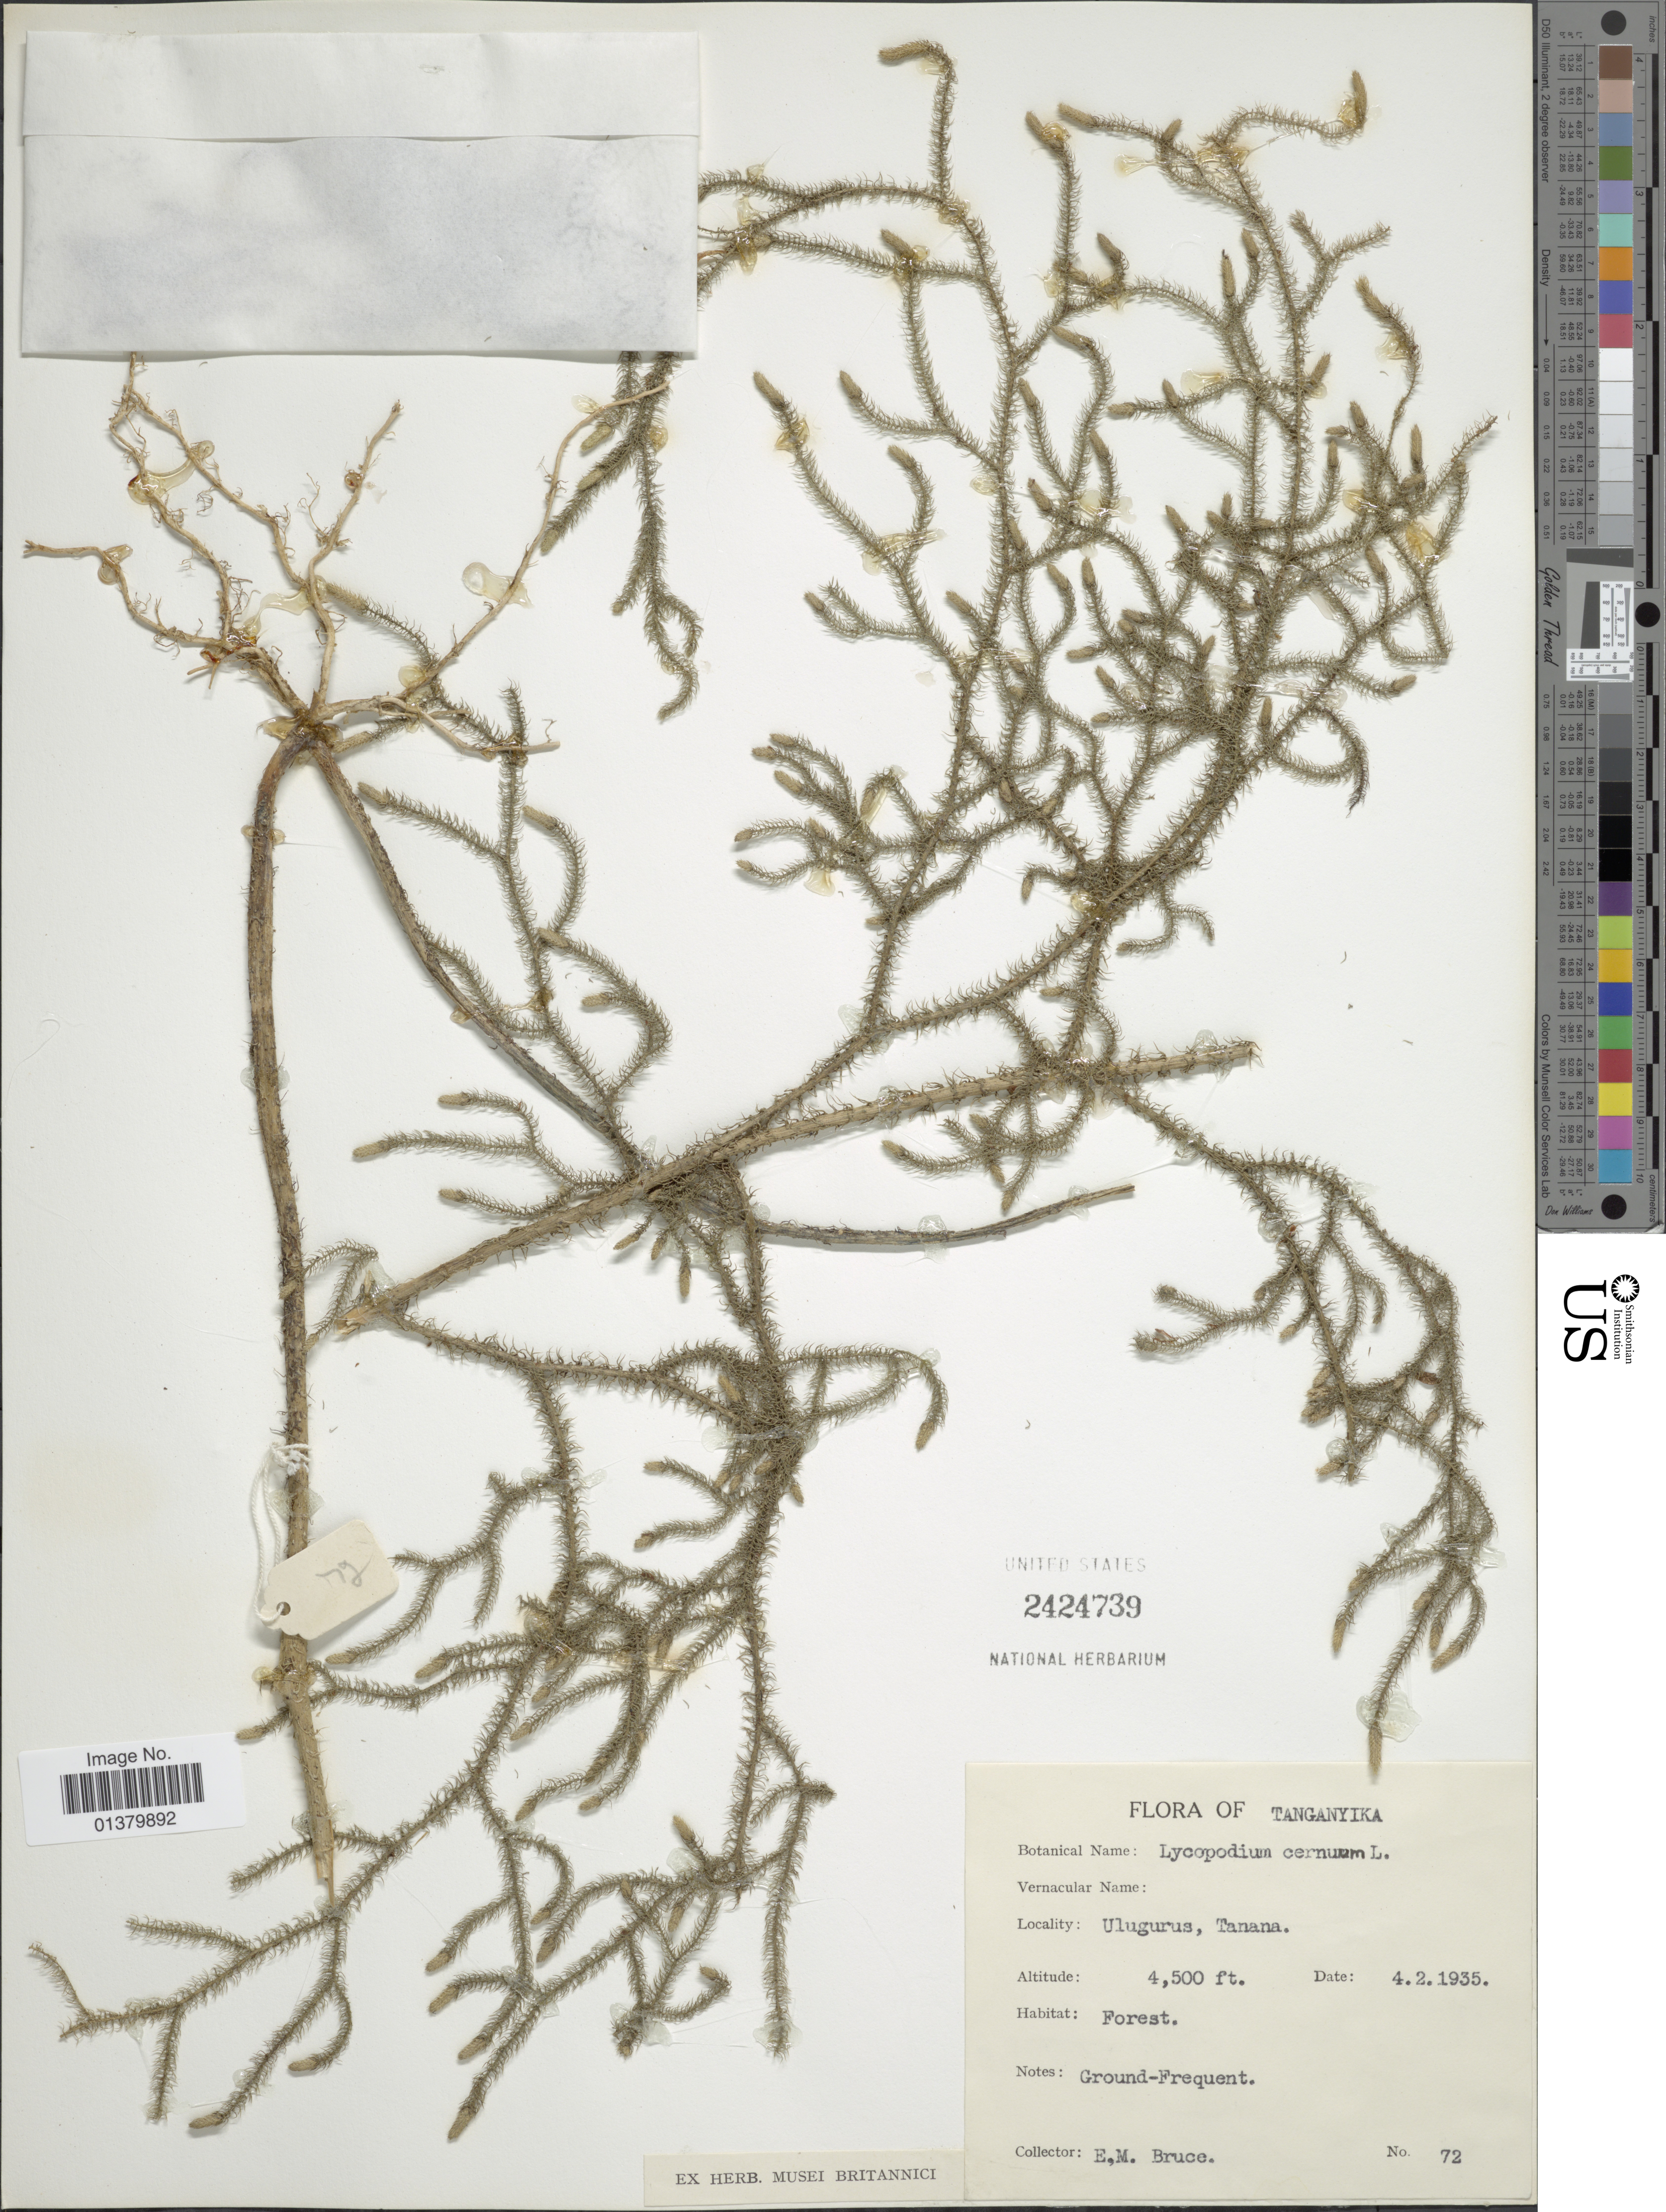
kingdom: Plantae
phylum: Tracheophyta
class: Lycopodiopsida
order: Lycopodiales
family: Lycopodiaceae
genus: Palhinhaea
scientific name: Palhinhaea cernua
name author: (L.) Vasc. & Franco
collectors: E. Bruce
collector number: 72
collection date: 1935-02-04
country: Tanzania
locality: Tanganyika, Ulugrus, Tanana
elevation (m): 1372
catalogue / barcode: US 2424739